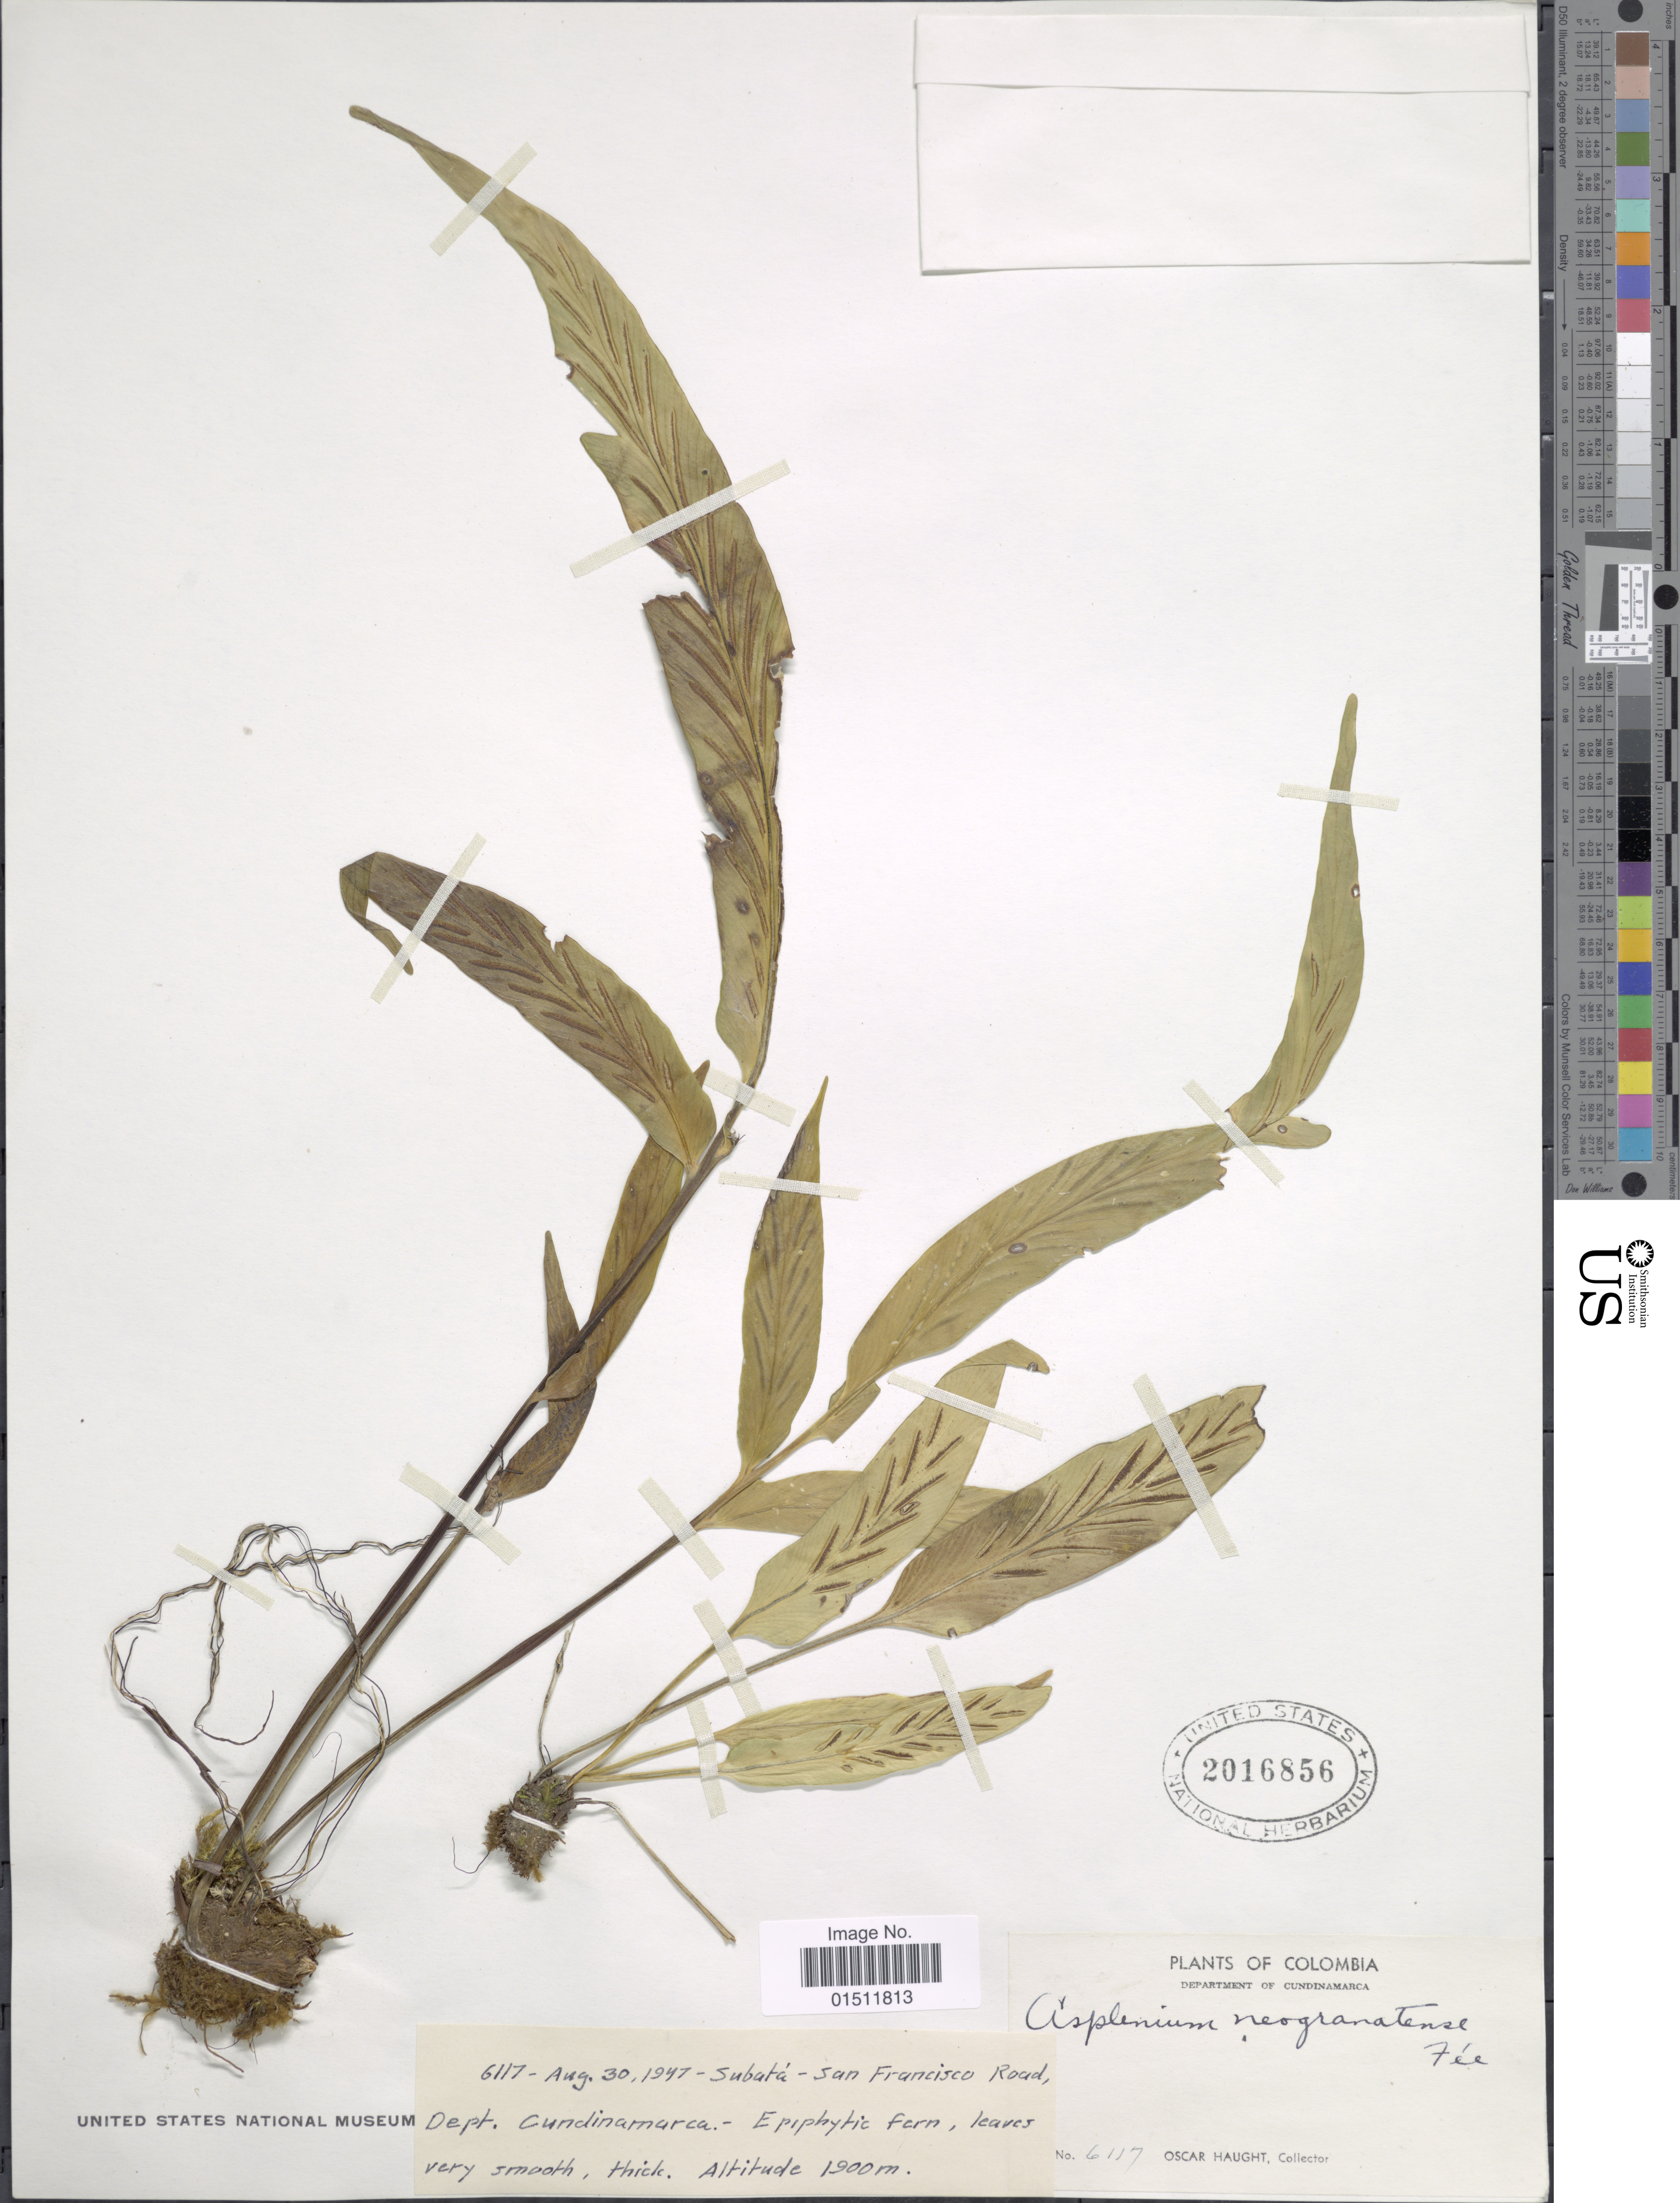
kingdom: Plantae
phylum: Tracheophyta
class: Polypodiopsida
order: Polypodiales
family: Aspleniaceae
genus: Asplenium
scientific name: Asplenium neogranatense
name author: Fée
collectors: O. L. Haught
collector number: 6117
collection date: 1947-08-30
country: Colombia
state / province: Cundinamarca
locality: Department of Cundinamarca, San Francisco Road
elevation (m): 1900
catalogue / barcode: US 2016856